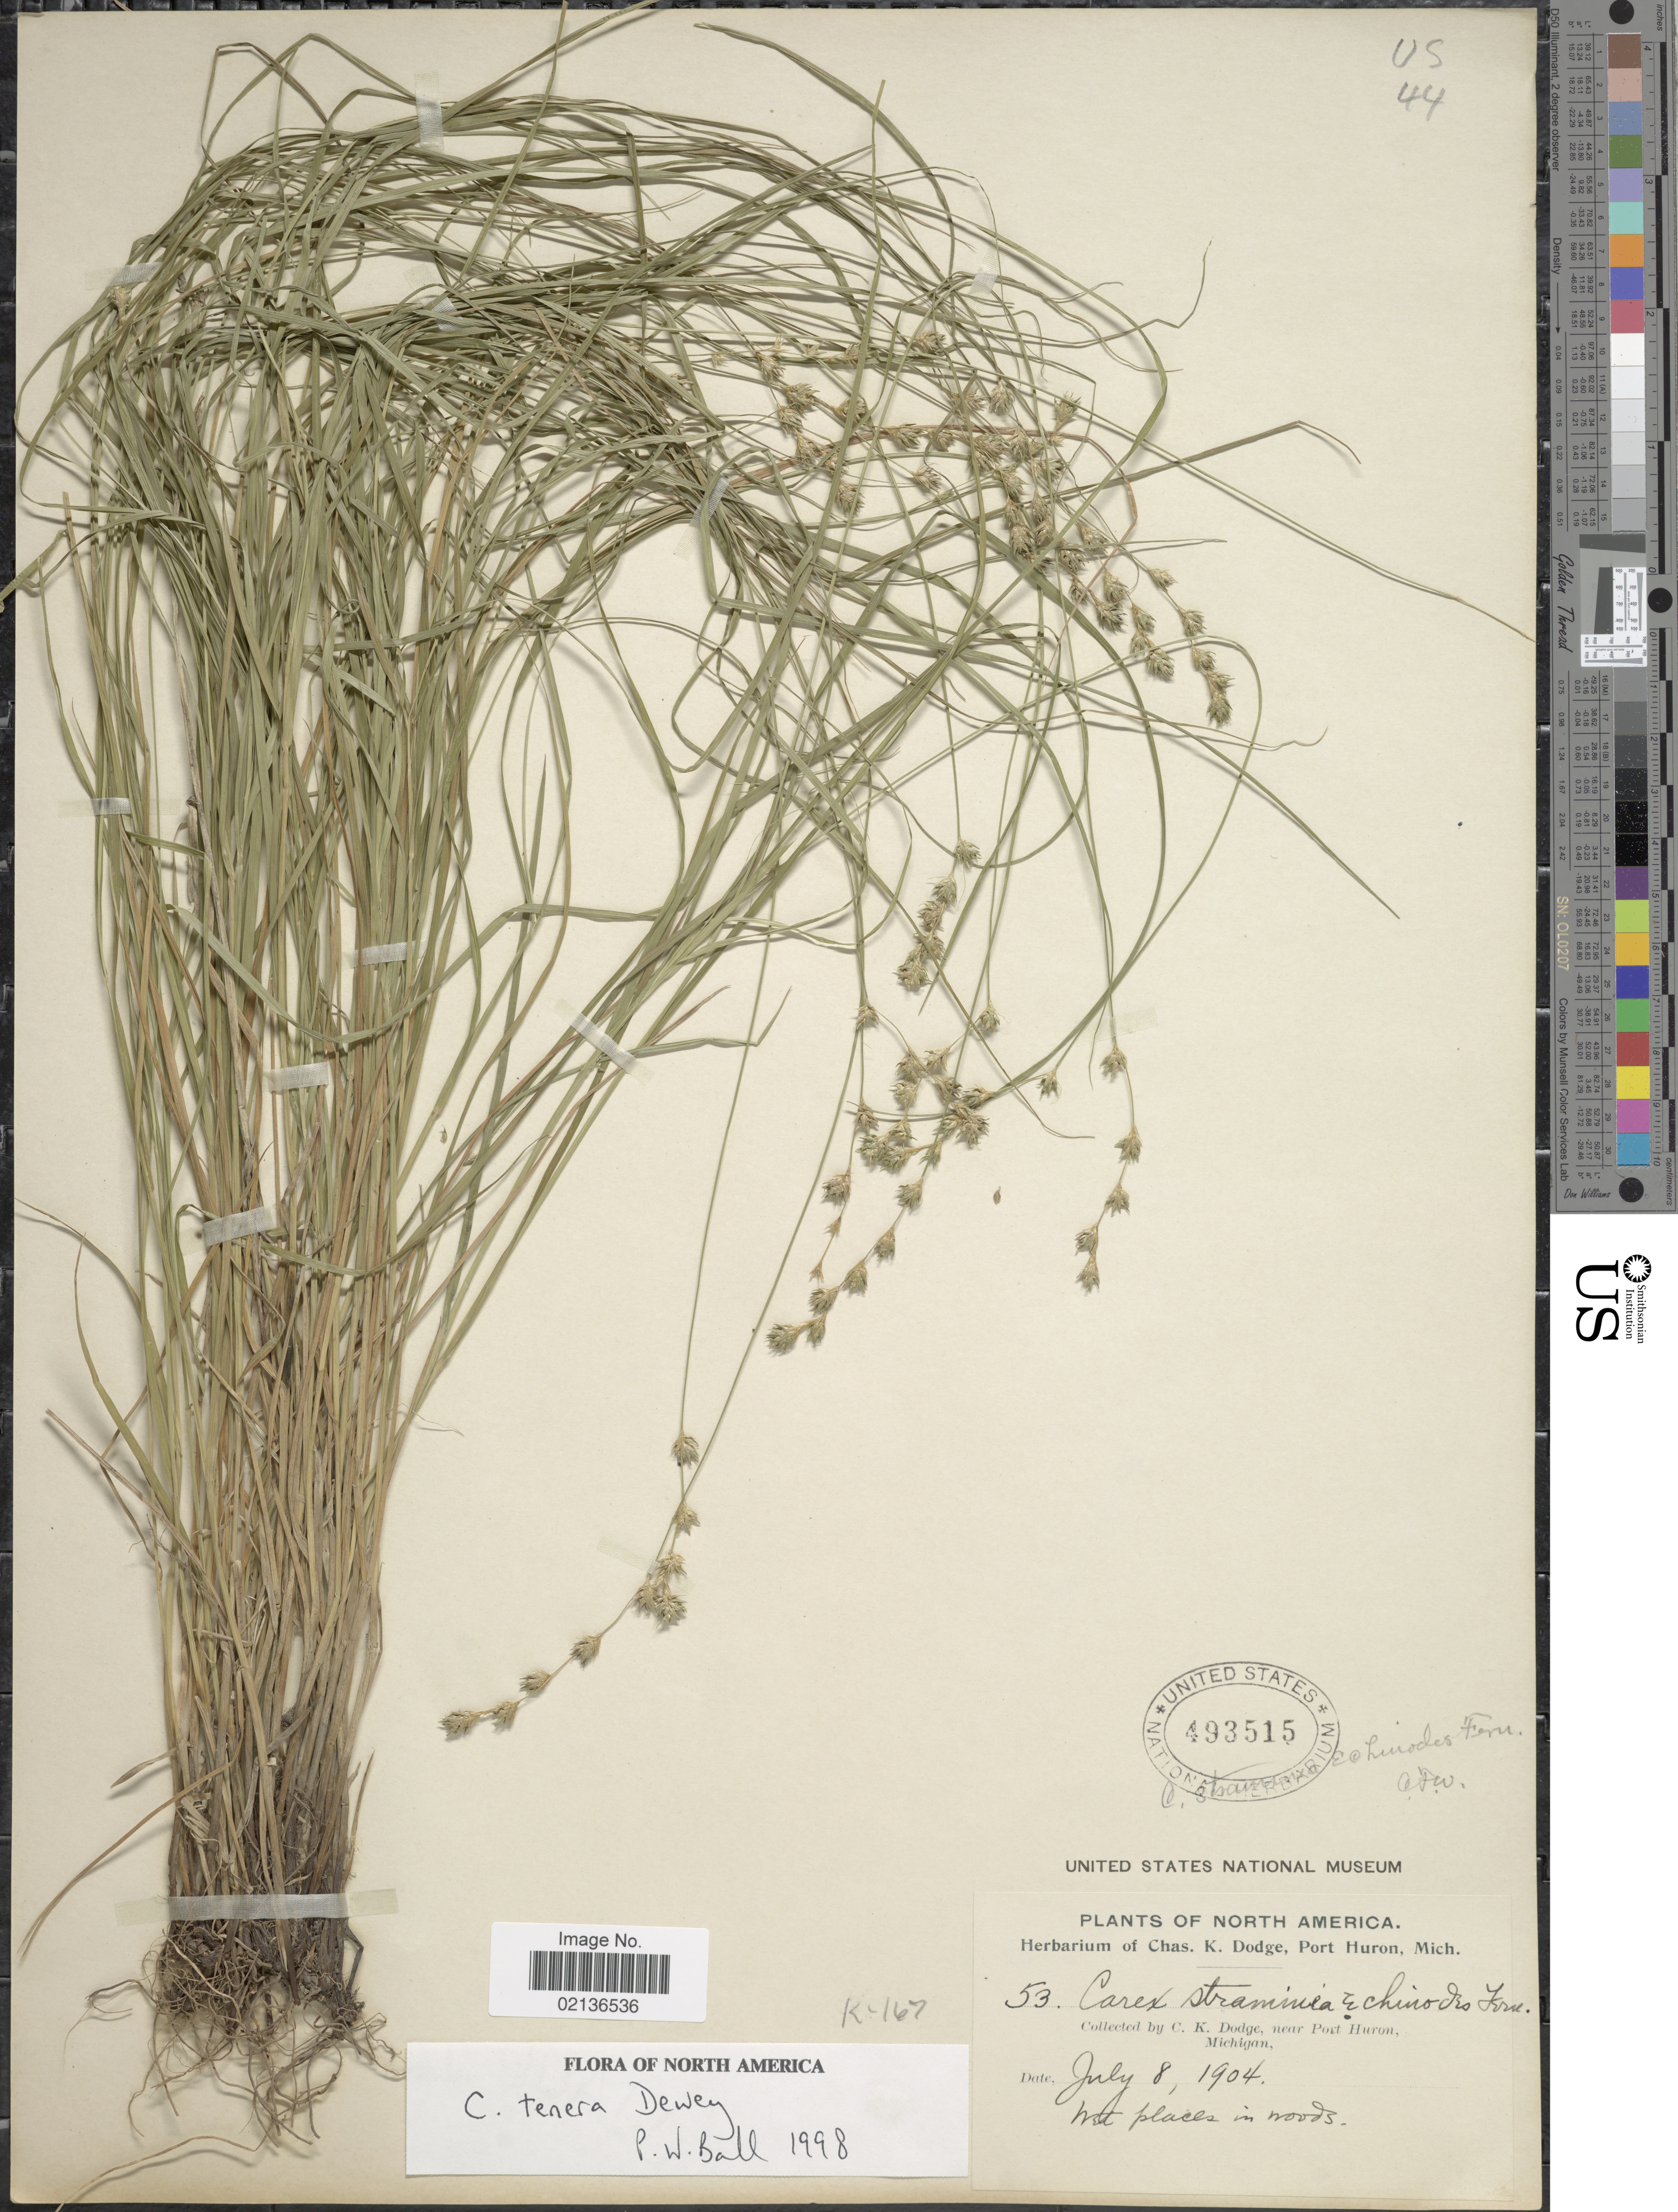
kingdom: Plantae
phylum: Tracheophyta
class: Liliopsida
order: Poales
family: Cyperaceae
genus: Carex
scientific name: Carex tenera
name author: Dewey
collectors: C. K. Dodge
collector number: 53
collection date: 1904-07-08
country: United States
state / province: Michigan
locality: Near Port Huron, Michigan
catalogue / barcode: US 493515